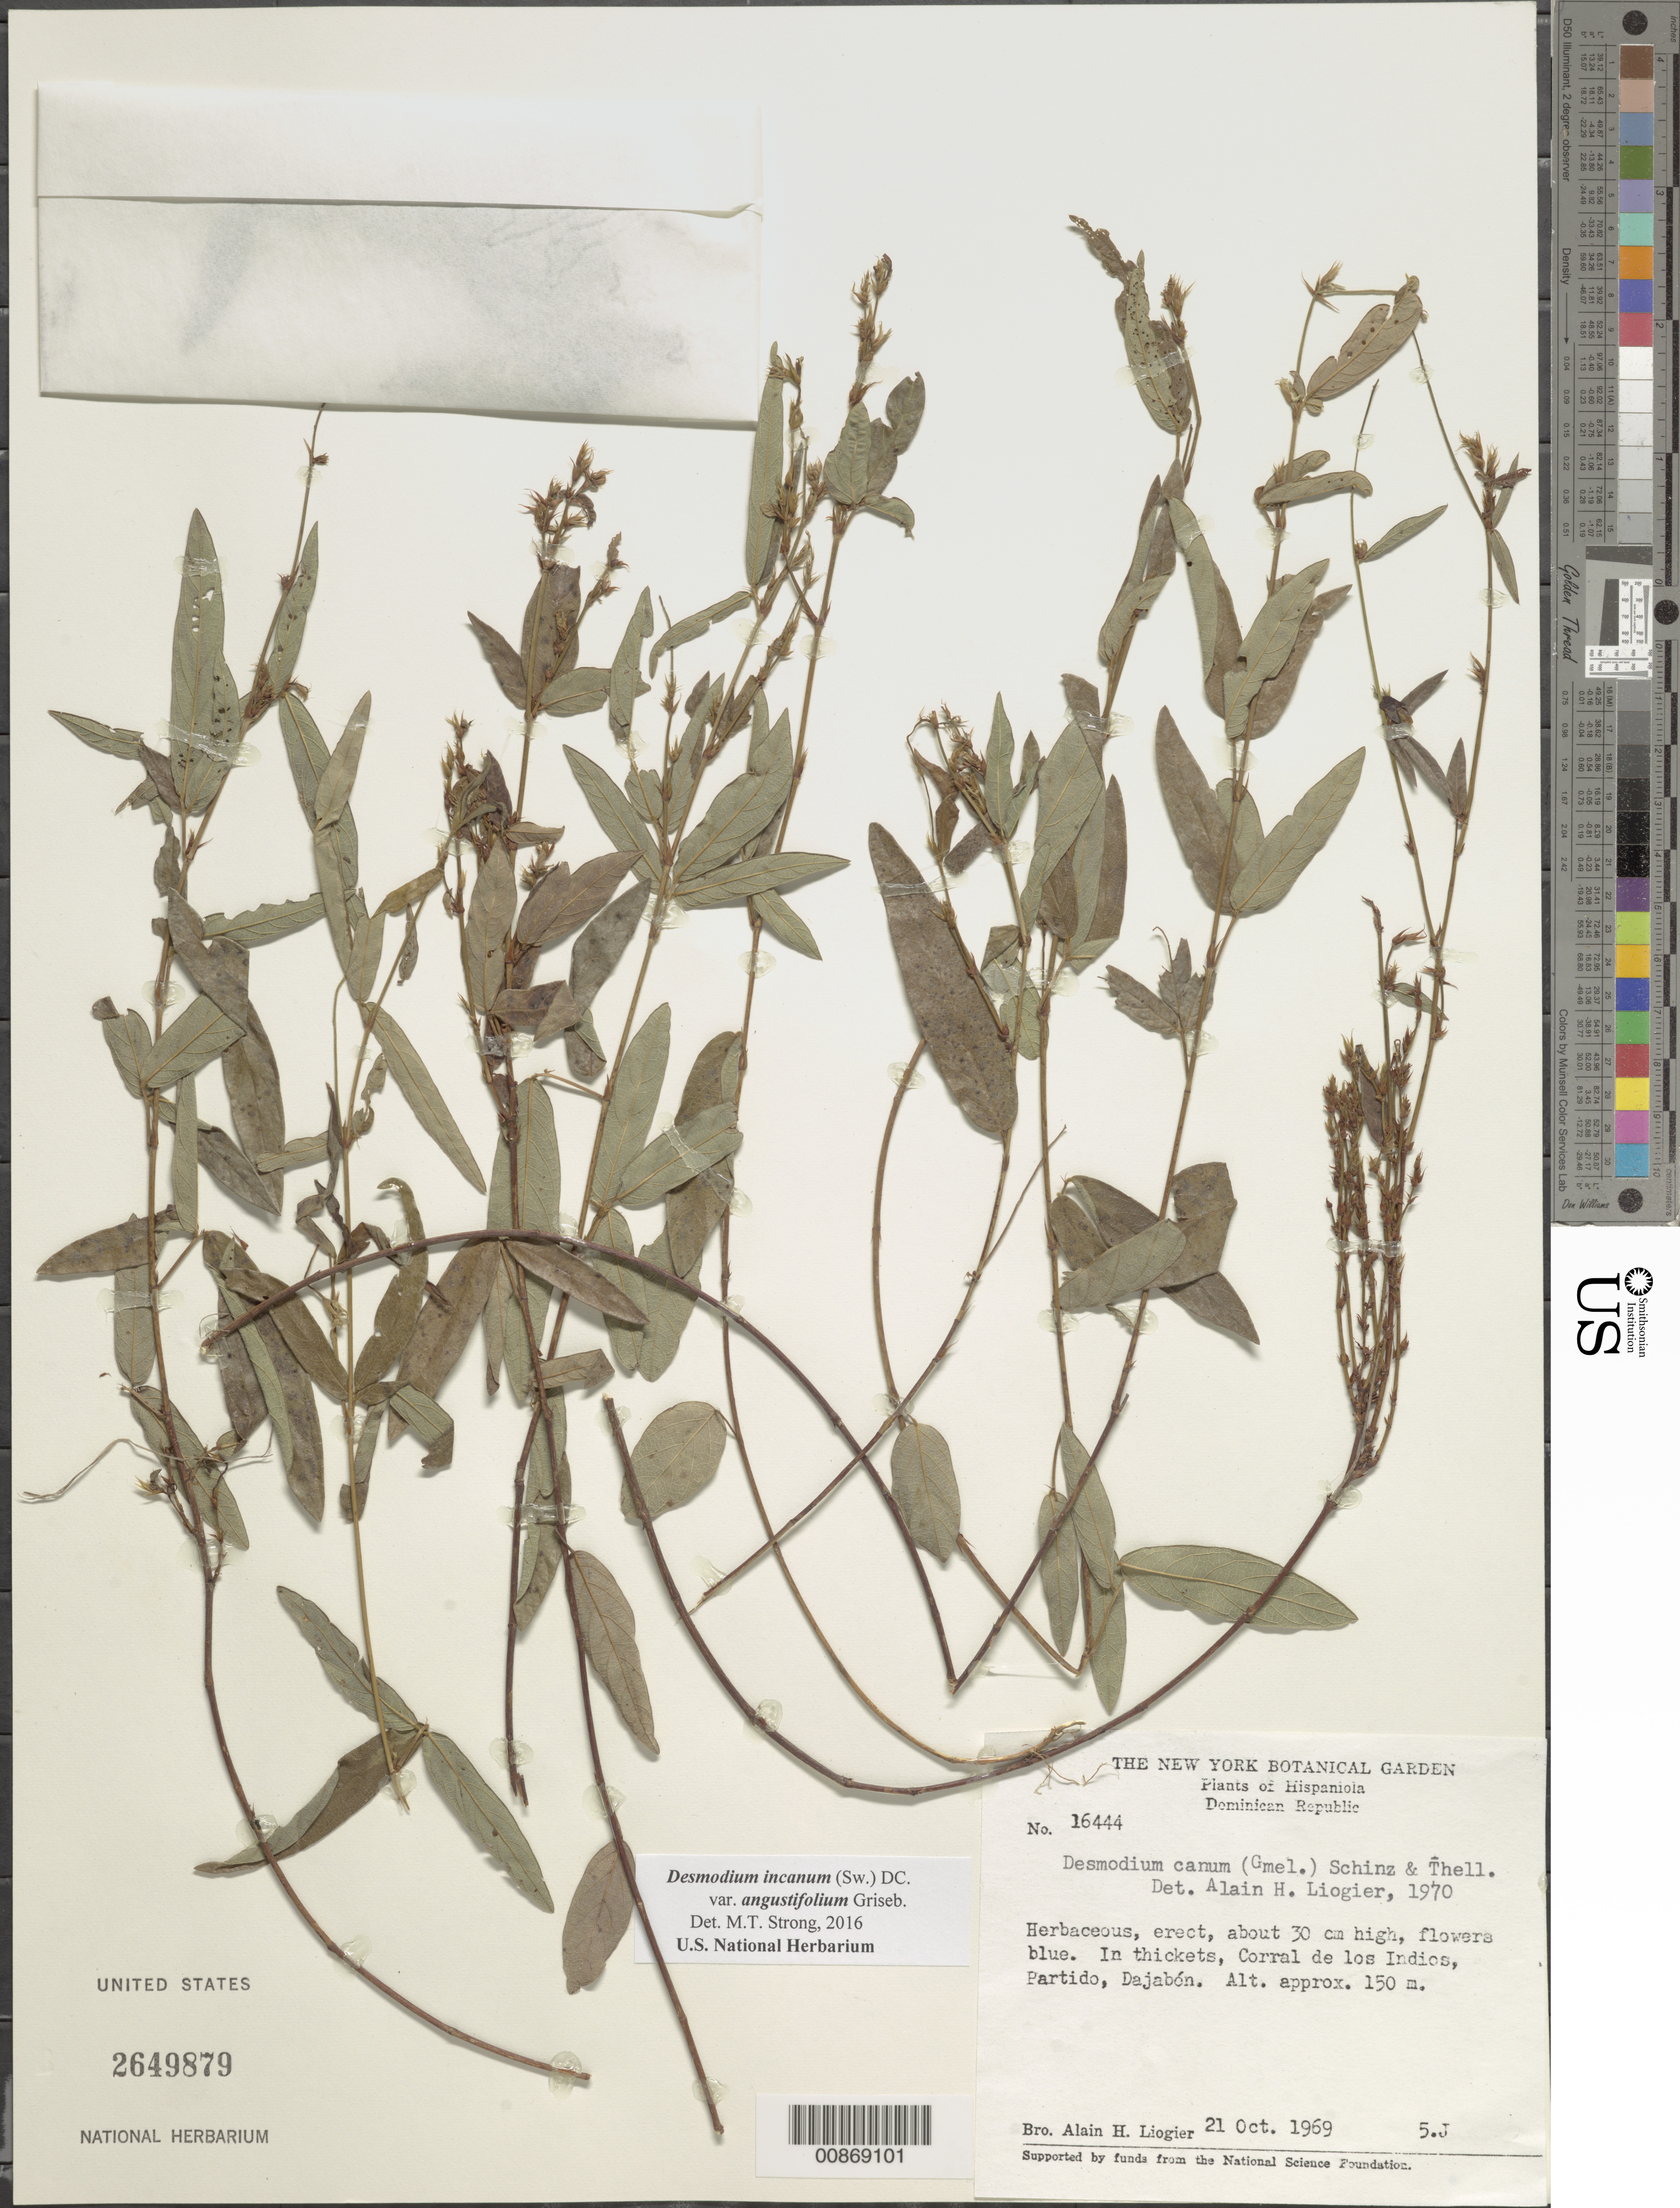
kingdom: Plantae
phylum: Tracheophyta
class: Magnoliopsida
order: Fabales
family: Fabaceae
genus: Desmodium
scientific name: Desmodium incanum var. angustifolium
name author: (Kunth) Griseb.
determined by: Strong, Mark T., (BOT), Smithsonian Institution - National Museum of Natural History (UNITED STATES)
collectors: A. H. Liogier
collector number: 16444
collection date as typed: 21 Oct 1969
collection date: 1969-10-21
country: Dominican Republic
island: Hispaniola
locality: Corral de los Indios, Partido, Dajabón.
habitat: In thickets.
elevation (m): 150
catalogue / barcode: US 2649879